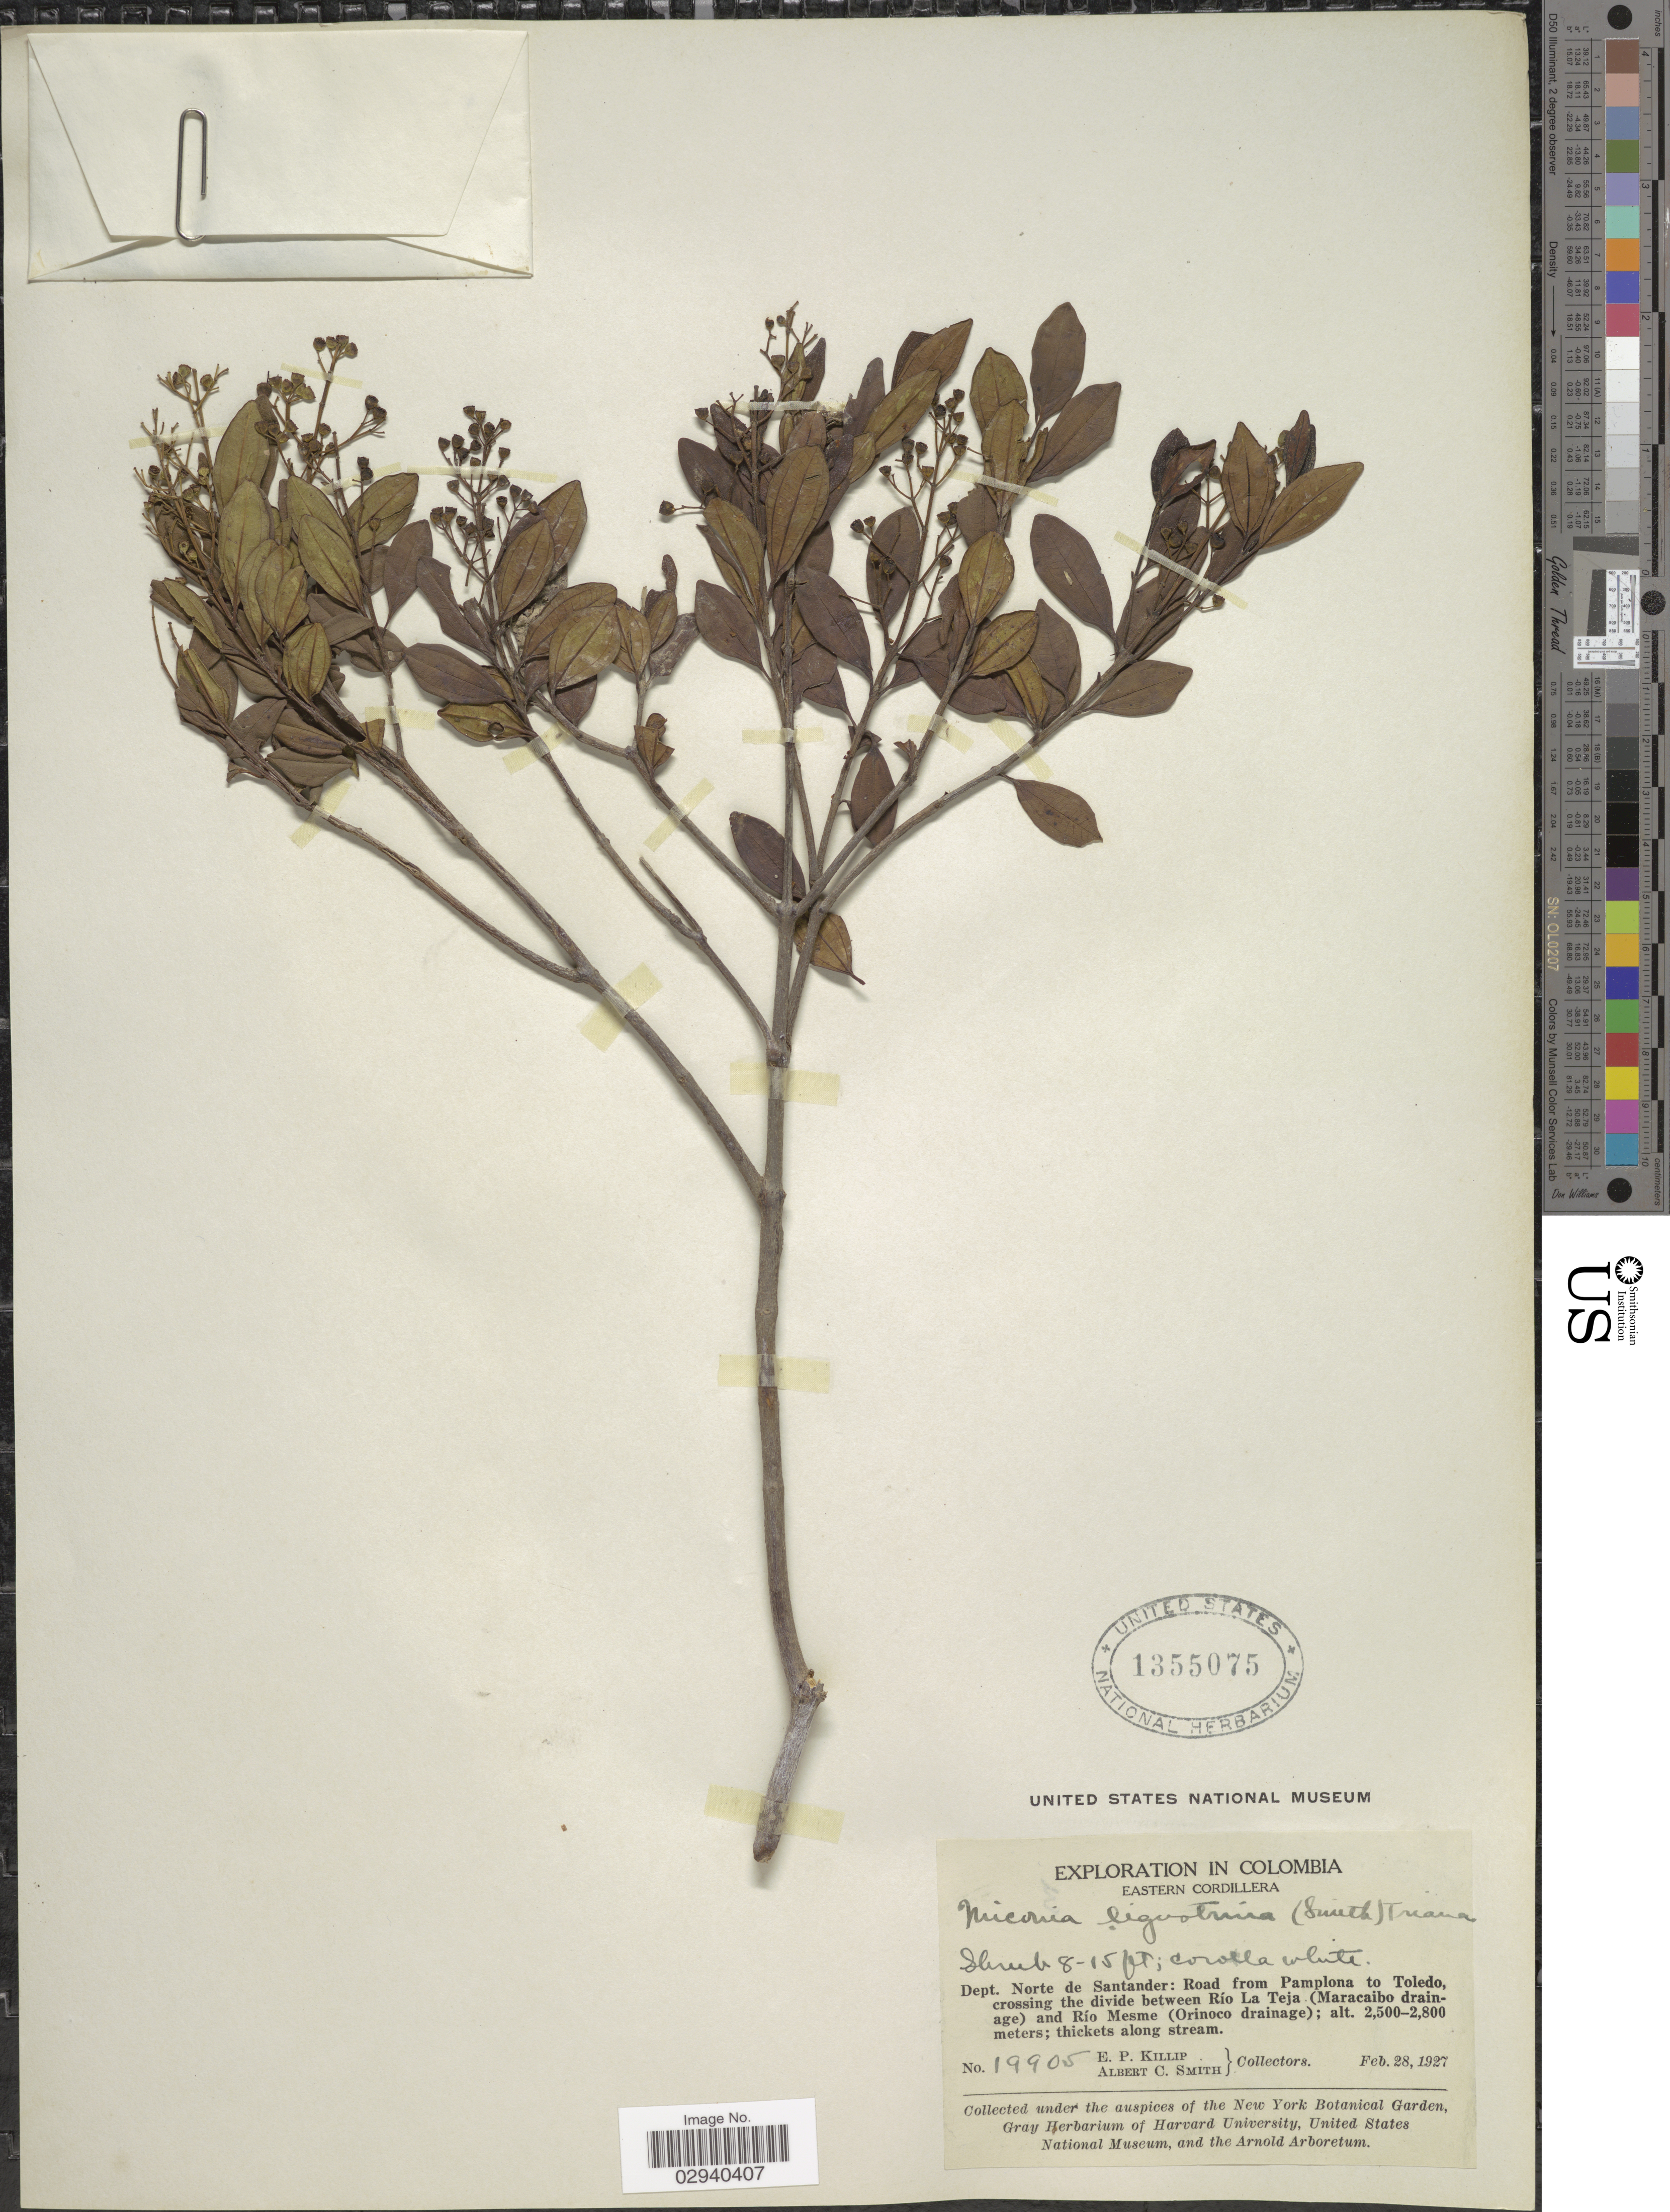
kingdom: Plantae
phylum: Tracheophyta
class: Magnoliopsida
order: Myrtales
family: Melastomataceae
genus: Miconia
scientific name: Miconia ligustrina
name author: (Sw.) Triana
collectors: E. P. Killip & A. C. Smith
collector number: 19905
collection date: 1927-02-28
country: Colombia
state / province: Norte de Santander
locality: Eastern Cordillera. Dept. Norte de Santander: Road from Pamplona to Toledo, crossing the divide between Río La Teja (Maracaibo drainage) and Río Mesme (Orinoco drainage).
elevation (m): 2500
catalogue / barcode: US 1355075